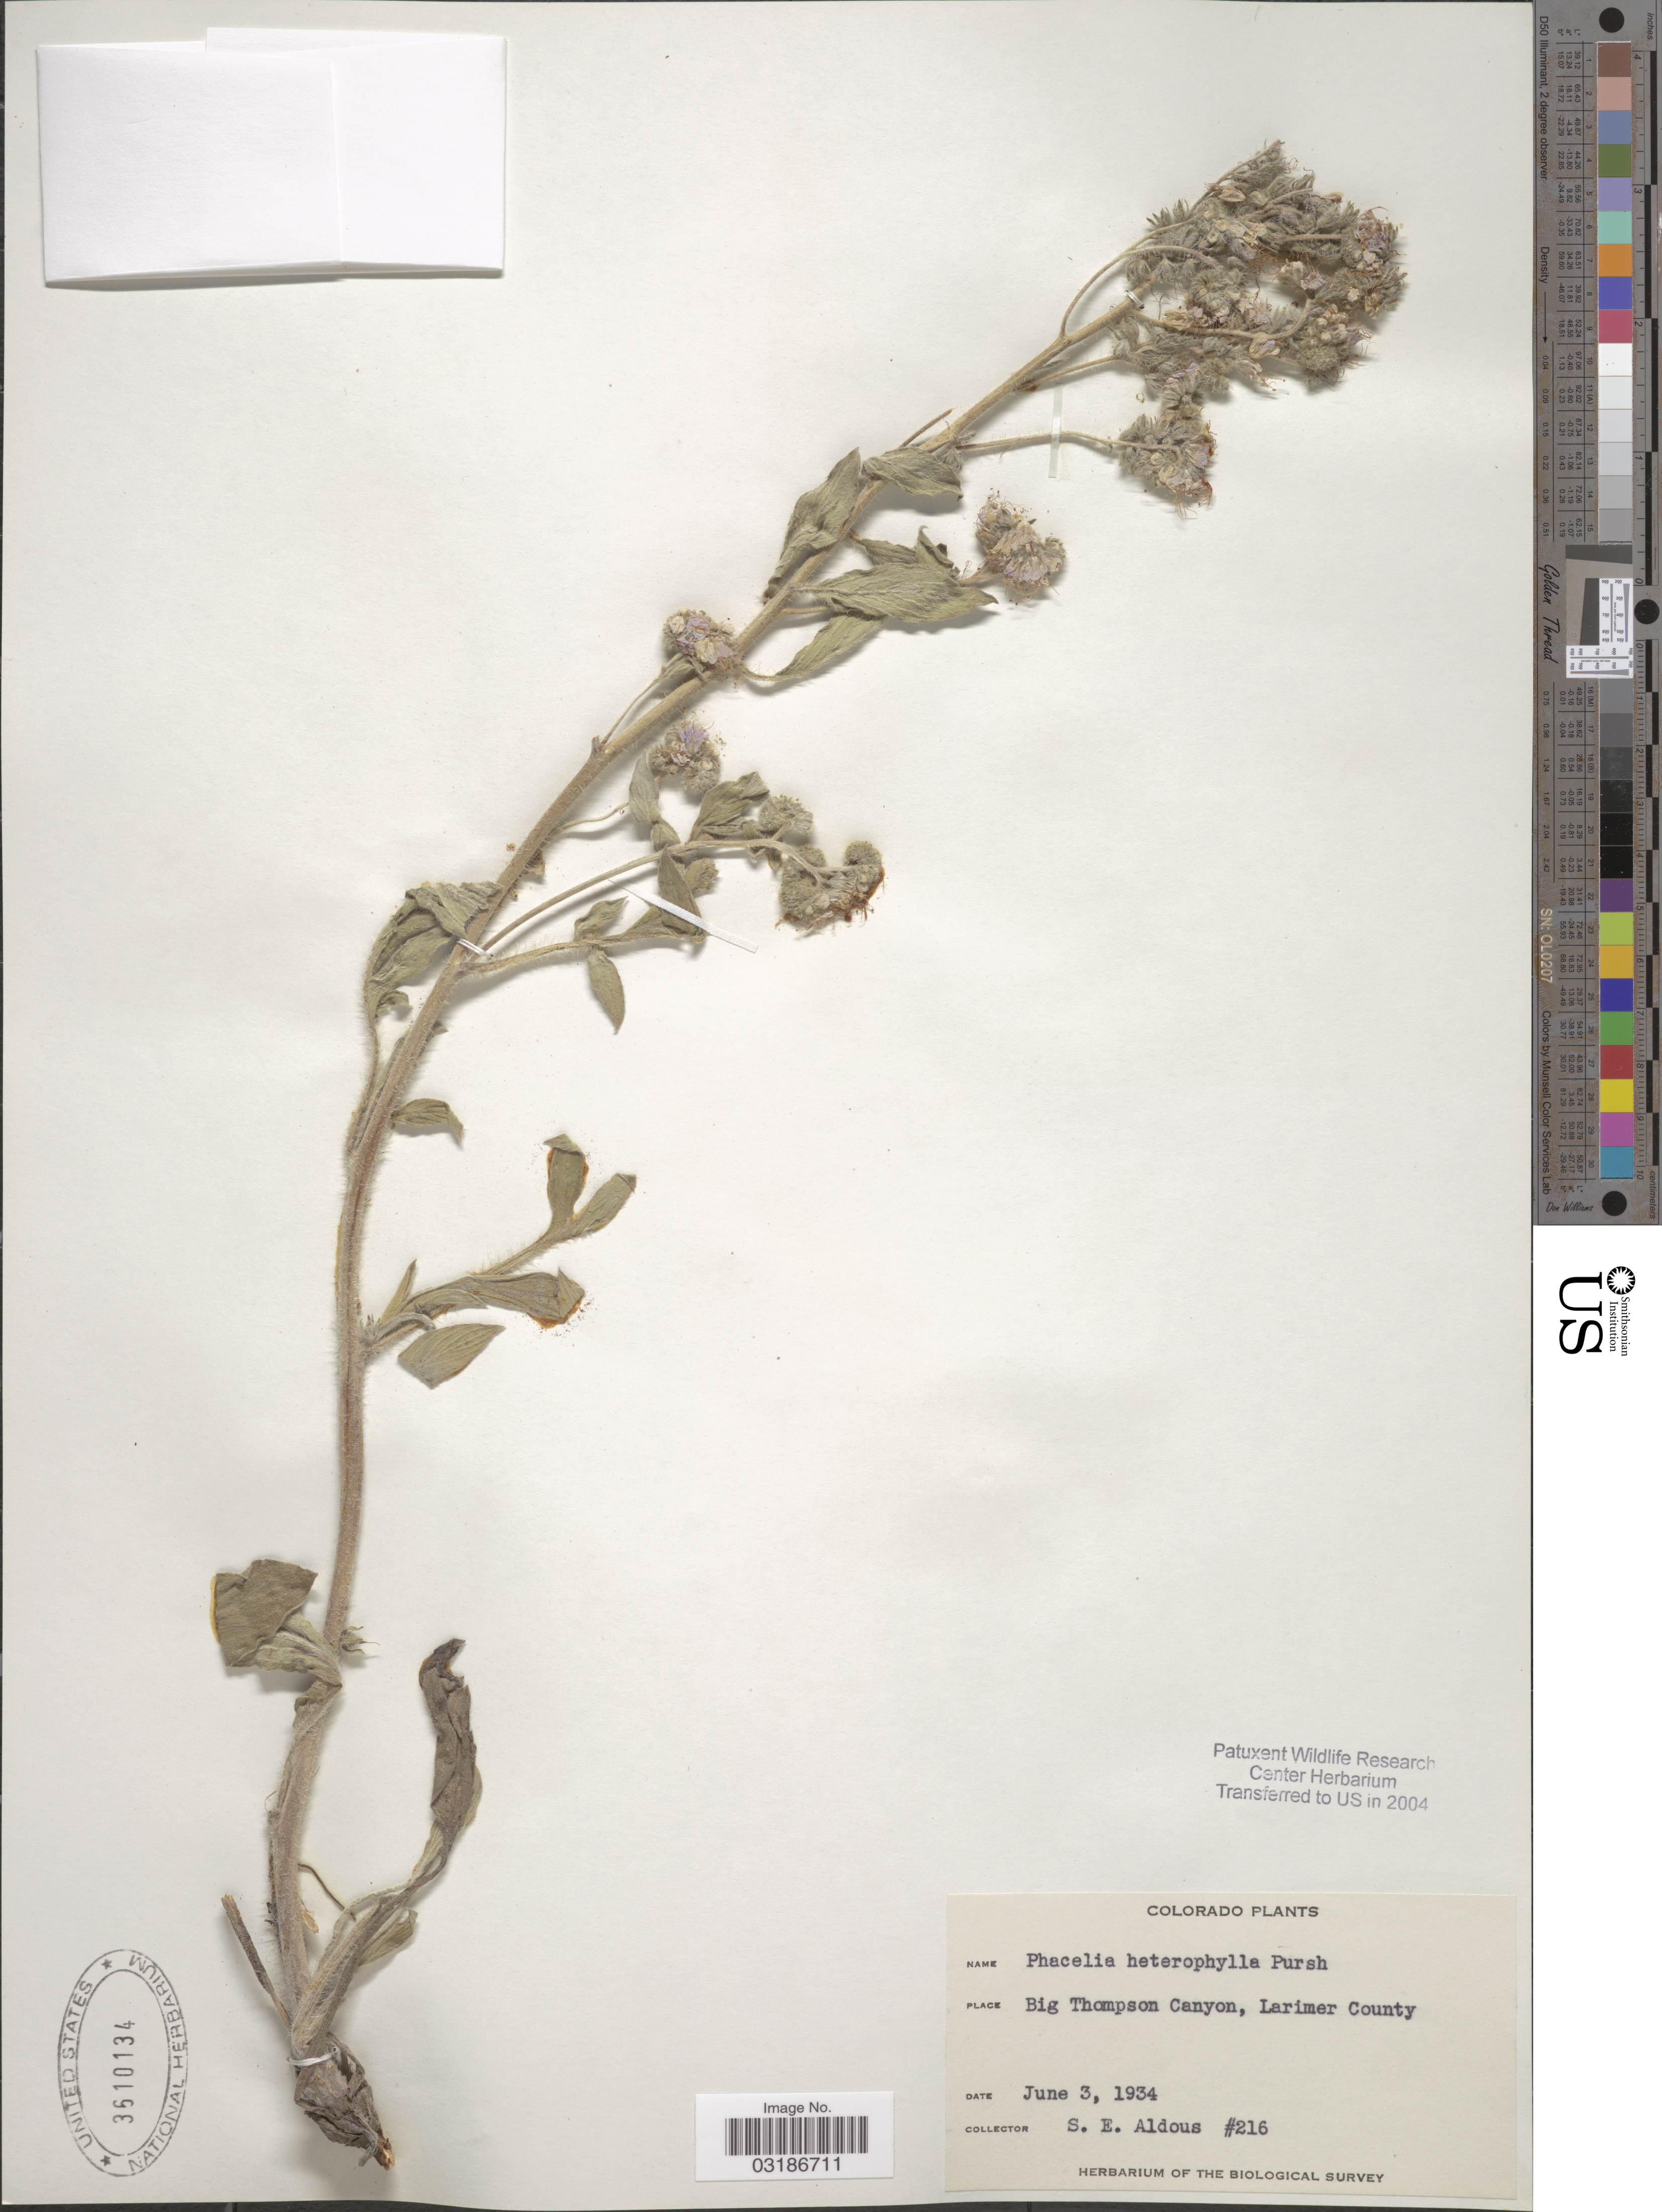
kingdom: Plantae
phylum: Tracheophyta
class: Magnoliopsida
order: Boraginales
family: Hydrophyllaceae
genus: Phacelia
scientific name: Phacelia heterophylla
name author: Pursh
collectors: S. Aldous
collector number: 216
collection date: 1934-06-03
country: United States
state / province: Colorado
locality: Big Thompson Canyon, Larimer County.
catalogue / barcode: US 3610134